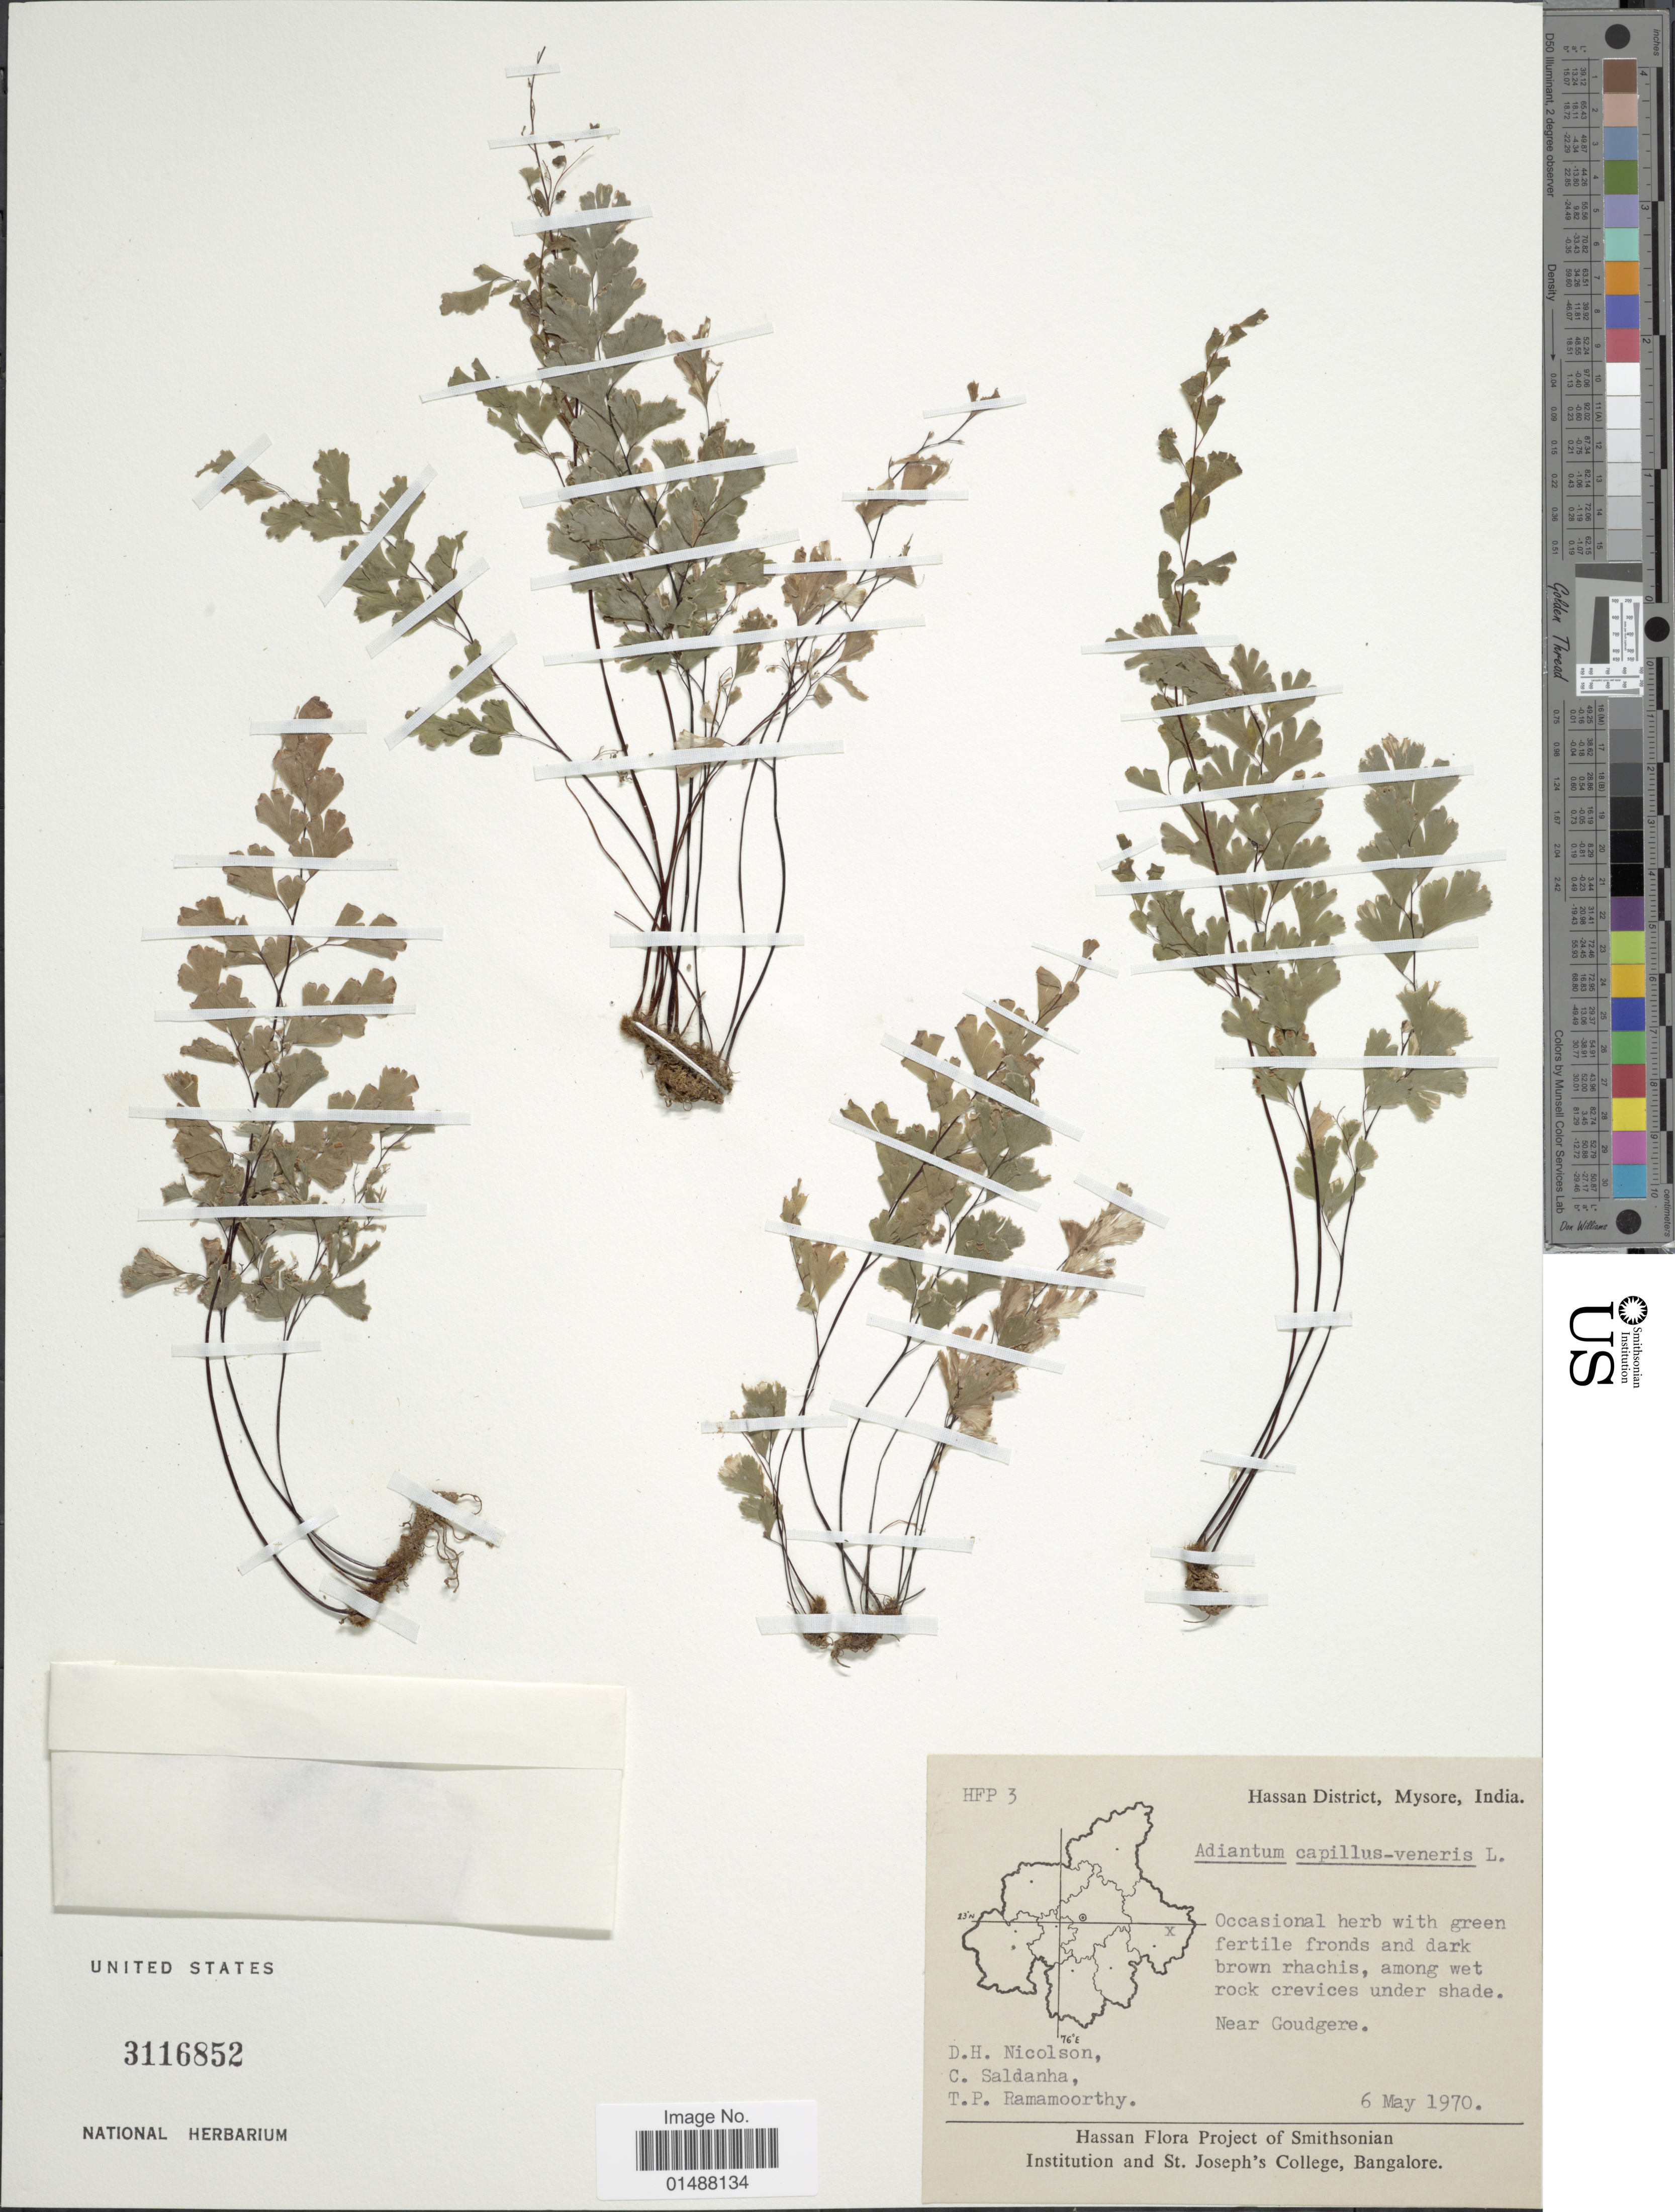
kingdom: Plantae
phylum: Tracheophyta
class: Polypodiopsida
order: Polypodiales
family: Pteridaceae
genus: Adiantum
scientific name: Adiantum capillus-veneris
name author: L.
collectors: D. H. Nicolson, C. Saldanha & T. P. Ramamoorthy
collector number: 3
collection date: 1970-05-06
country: India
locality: Hassan district, Mysore, Near Goudgere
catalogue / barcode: US 3116852